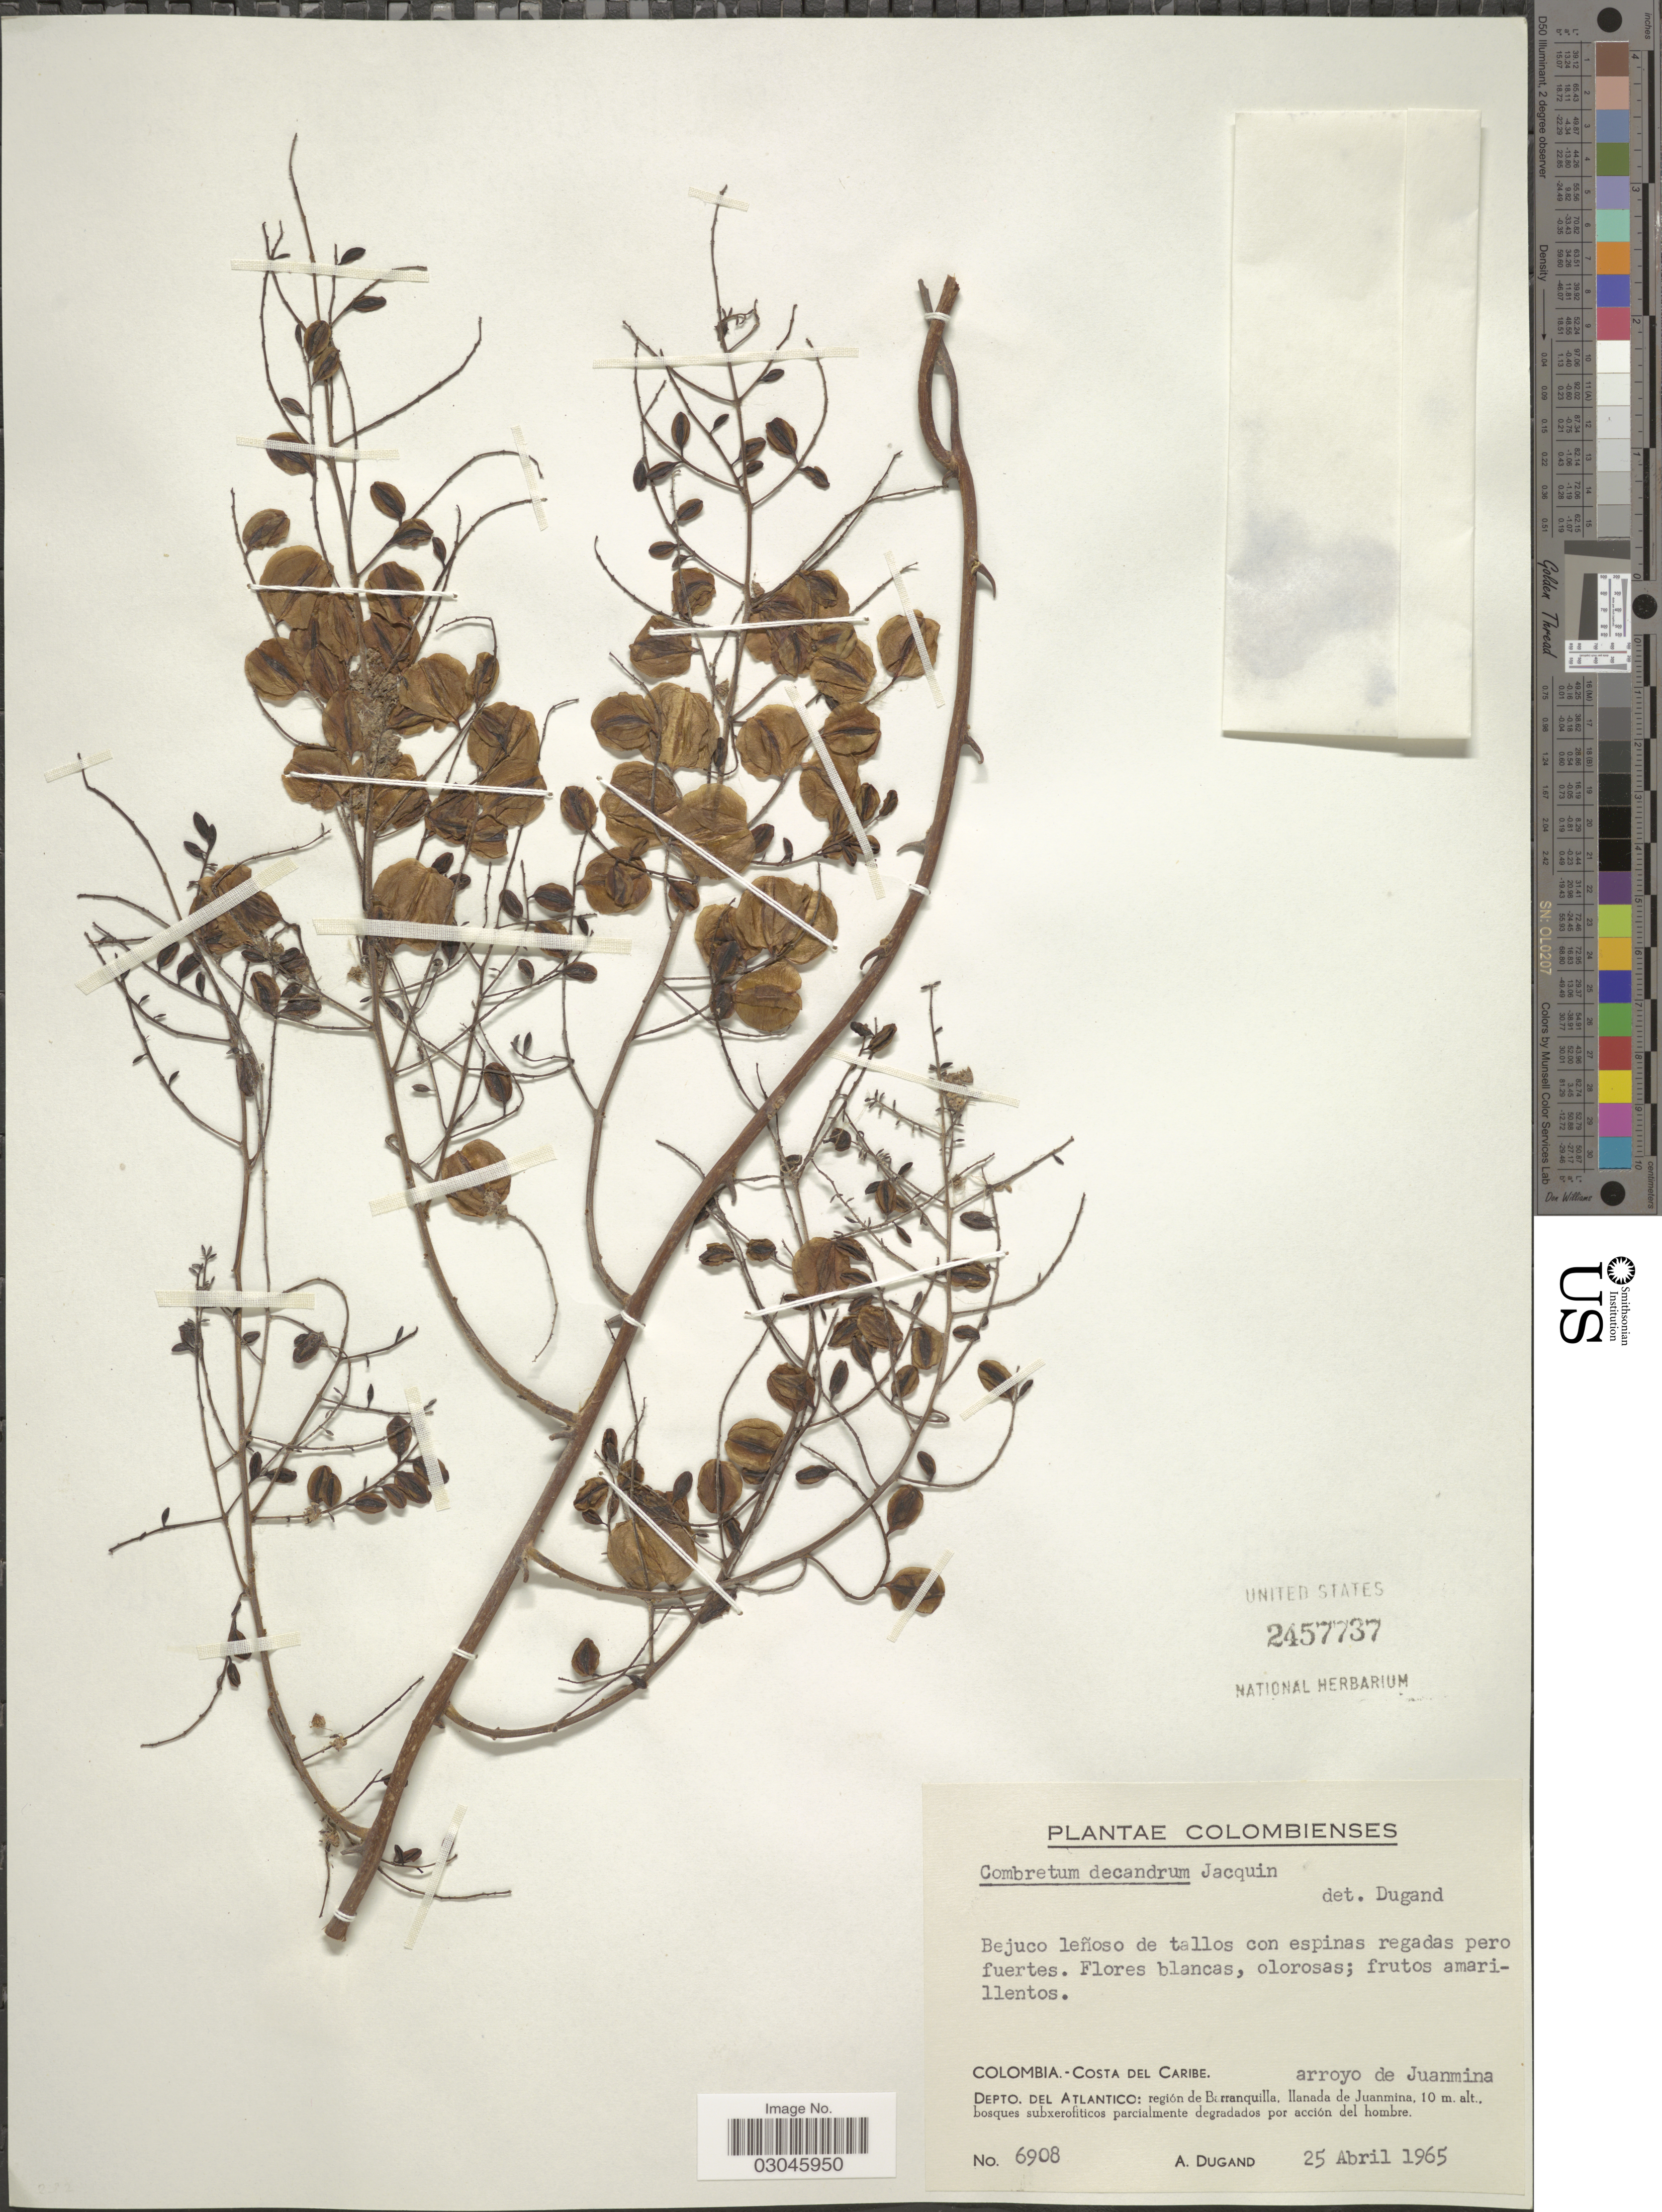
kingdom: Plantae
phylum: Tracheophyta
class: Magnoliopsida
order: Myrtales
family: Combretaceae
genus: Combretum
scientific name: Combretum decandrum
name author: Jacq.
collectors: A. Dugand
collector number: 6908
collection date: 1965-04-25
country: Colombia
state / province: Atlántico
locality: Costa del Caribe. Arroyo de Juanmina. Depto. del Atlantico: région de Barranquilla, llanada de Juanmina.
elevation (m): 10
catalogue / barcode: US 2457737